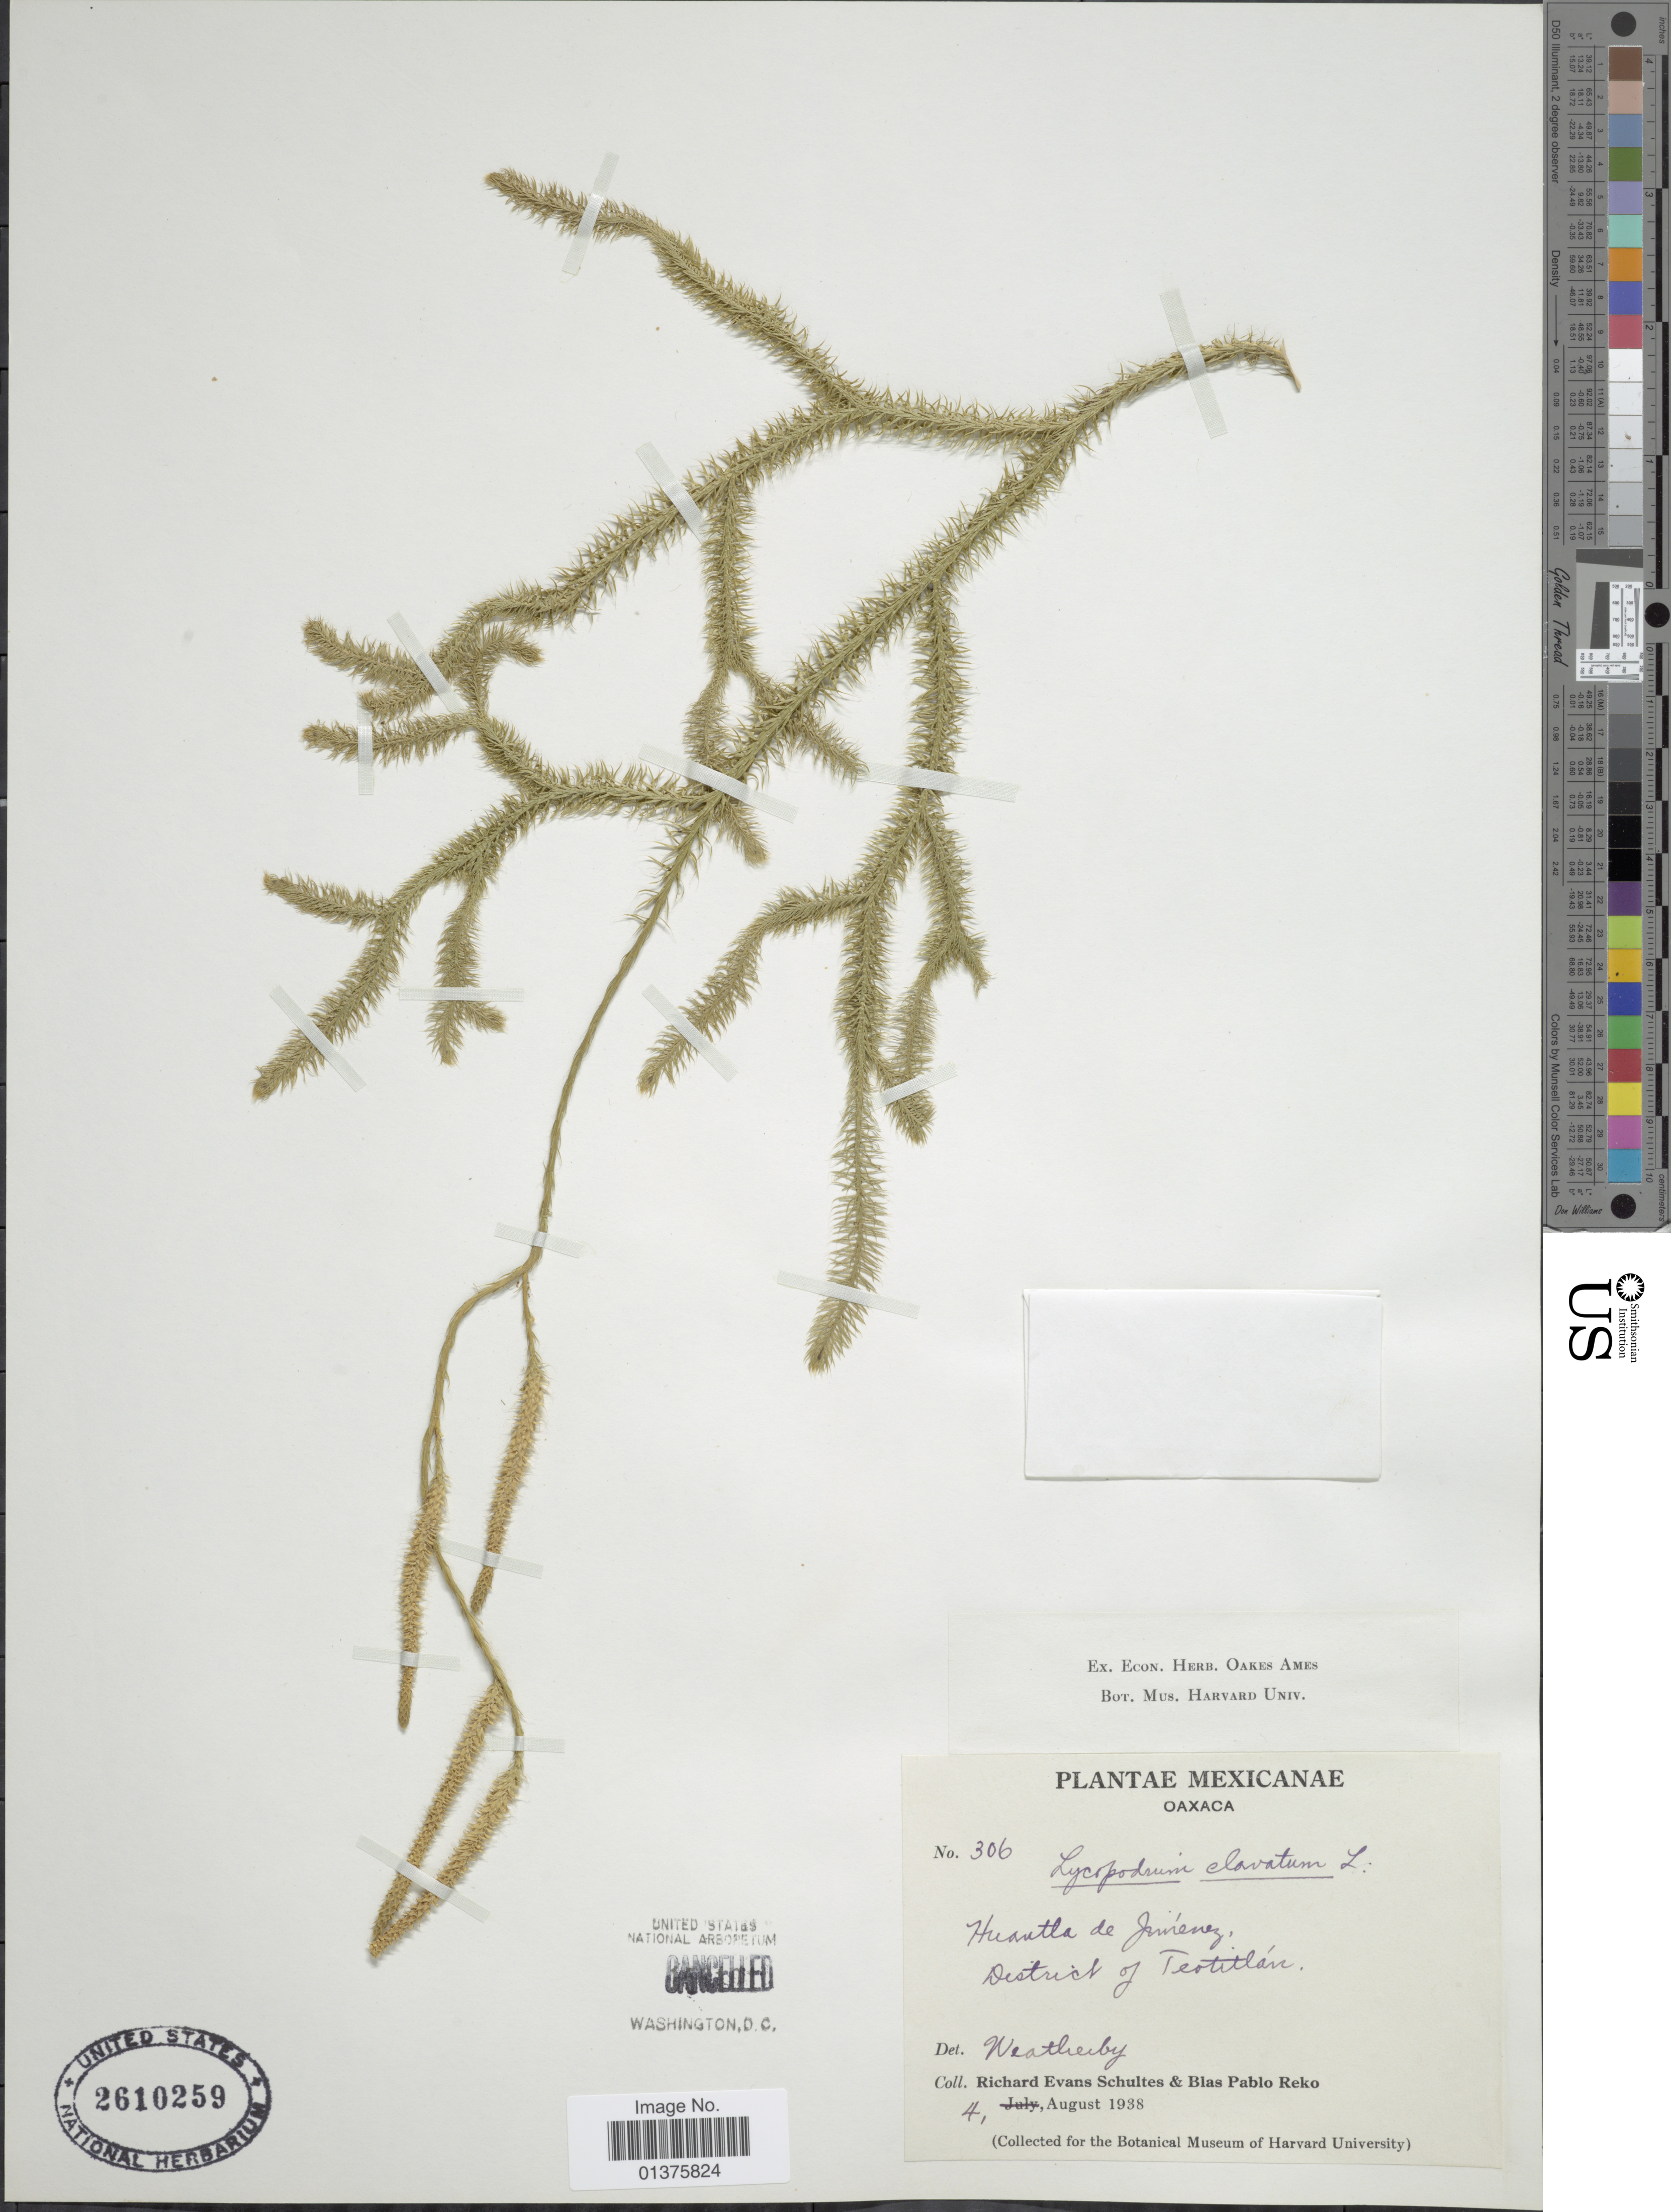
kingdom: Plantae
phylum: Tracheophyta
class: Lycopodiopsida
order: Lycopodiales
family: Lycopodiaceae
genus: Lycopodium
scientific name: Lycopodium clavatum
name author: L.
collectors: R. E. Schultes & B. P. Reko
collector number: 306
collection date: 1938-08-04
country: Mexico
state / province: Oaxaca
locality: Huantla de Jimenez district of Teotitlán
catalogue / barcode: US 2610259